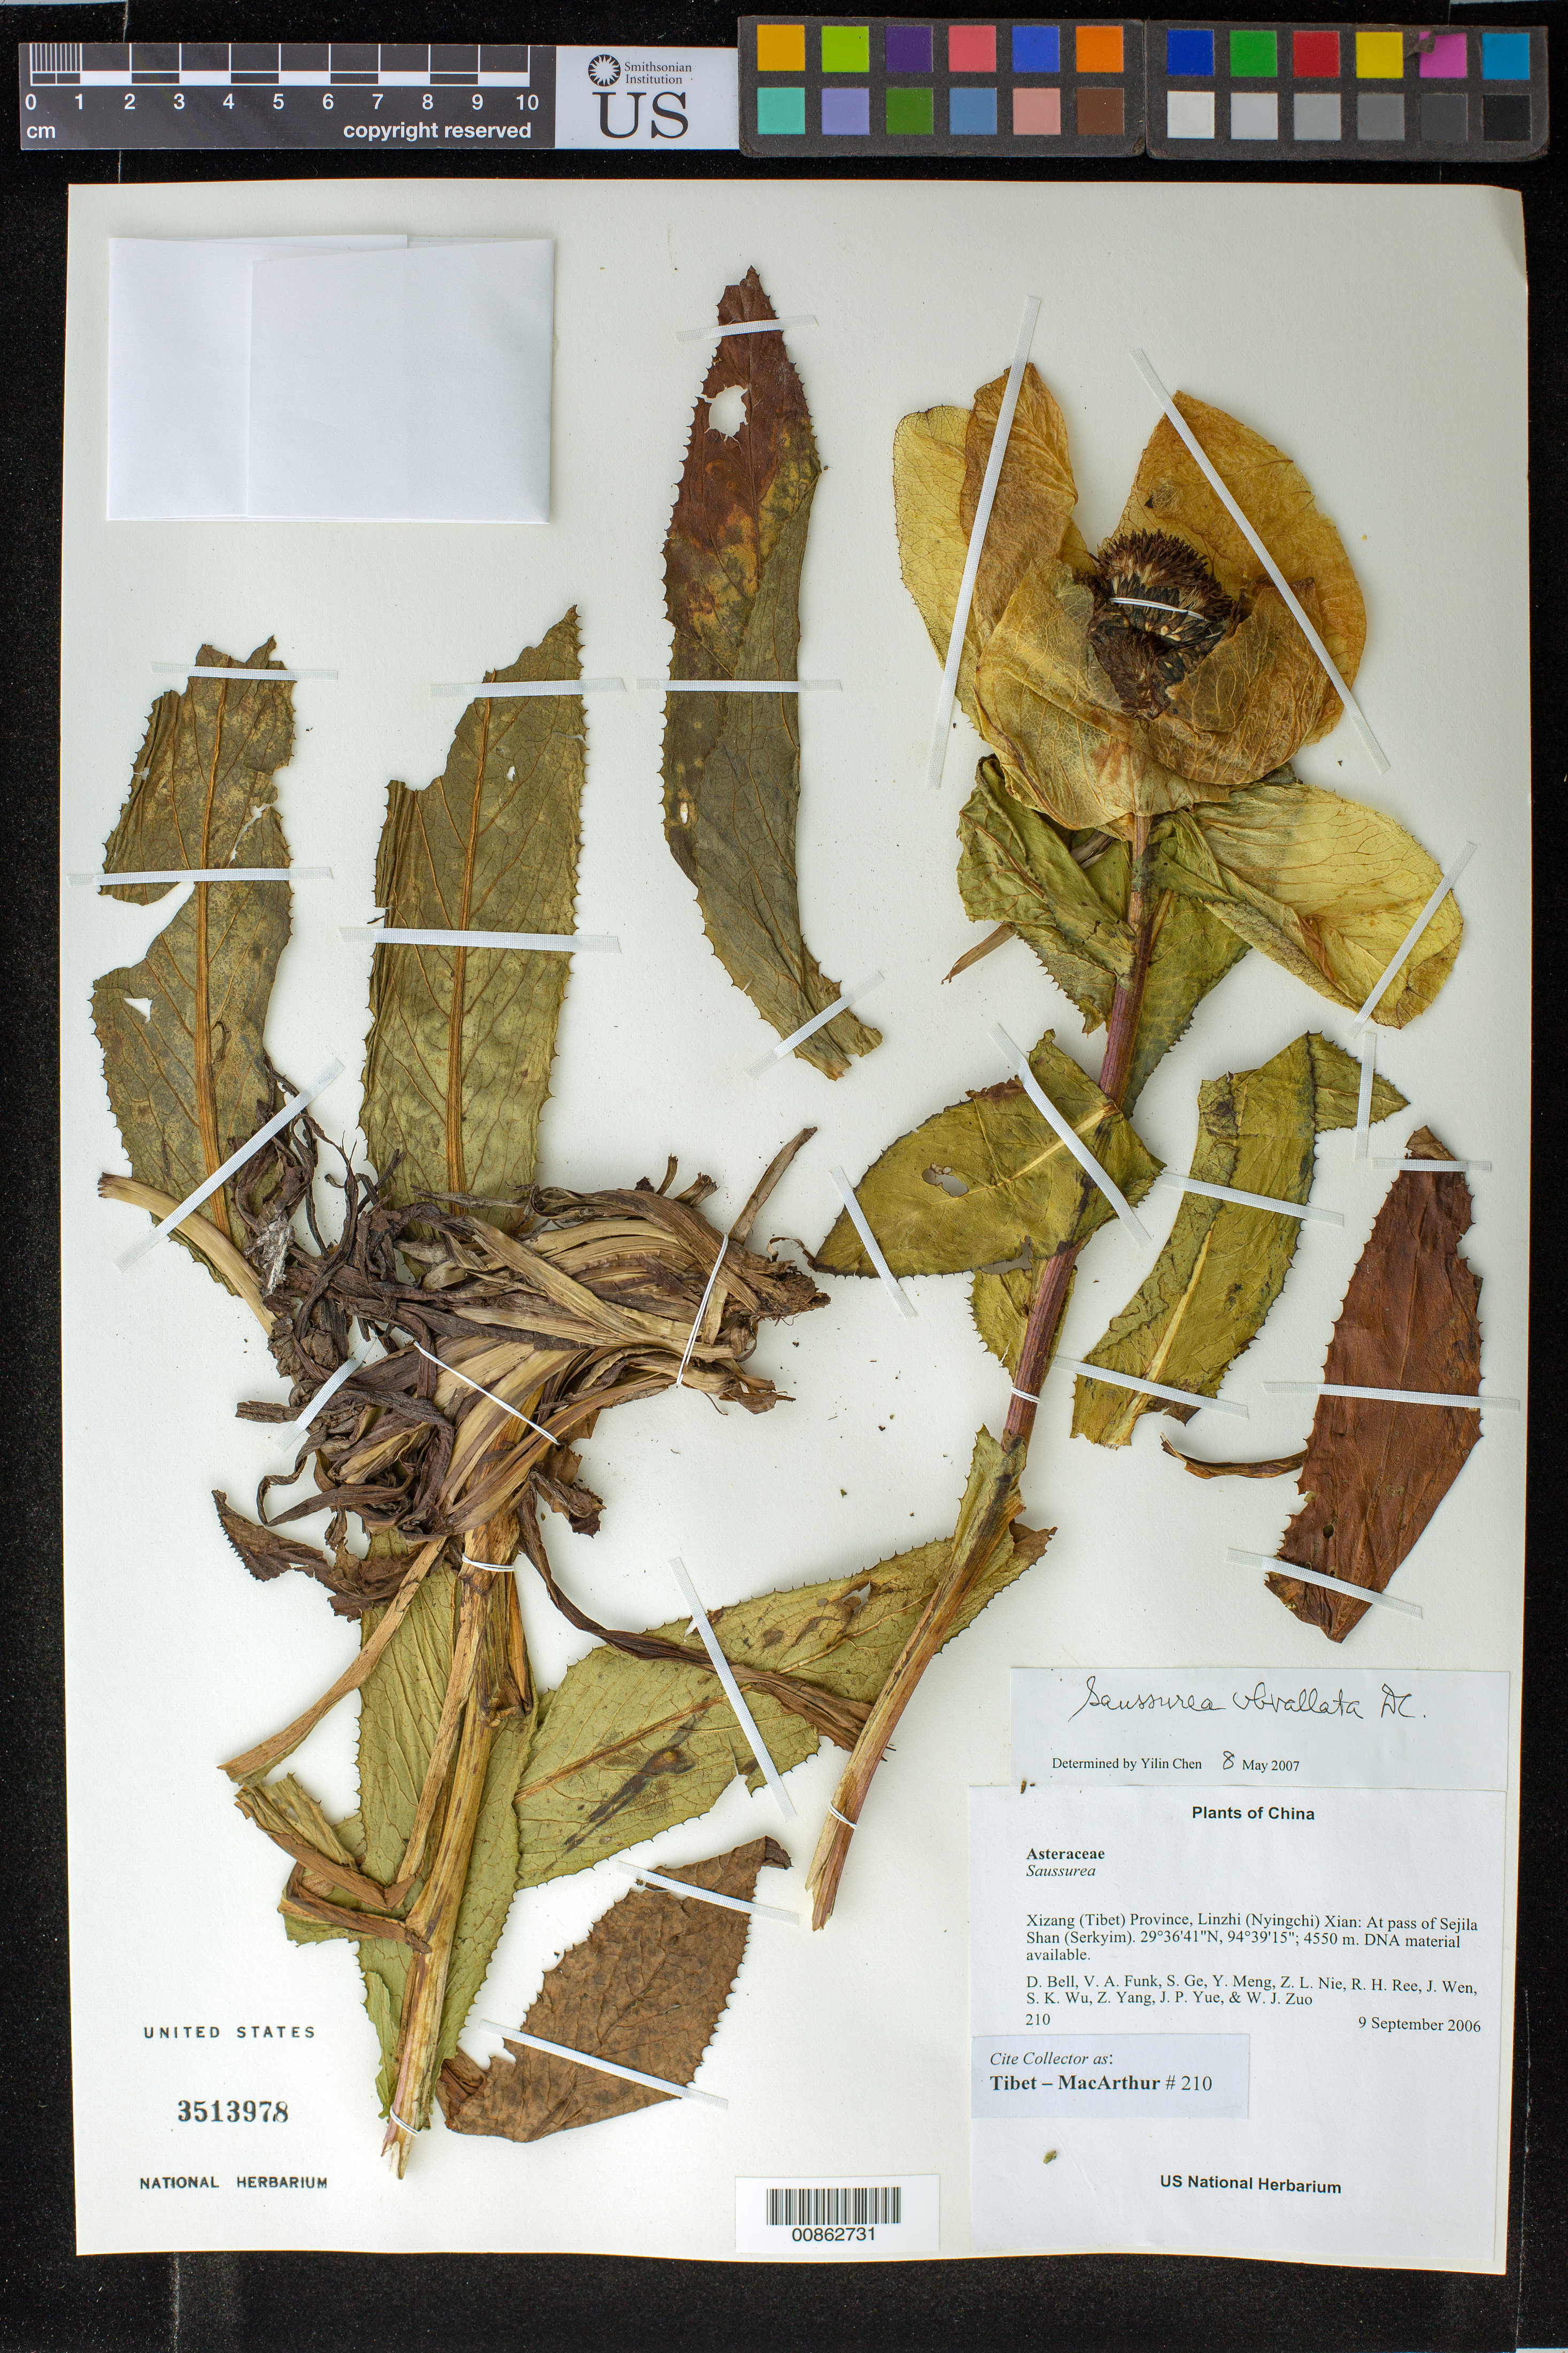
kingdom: Plantae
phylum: Tracheophyta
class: Magnoliopsida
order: Asterales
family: Asteraceae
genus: Saussurea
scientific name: Saussurea obvallata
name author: (DC.) Edgew.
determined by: Yilin Chen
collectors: Tibet-MacArthur, D. A. Bell, V. Funk, S. Ge, Y. Meng, Z. Nie, R. Ree, J. Wen, S. K. Wu, Z. Yang, J. Yue & W. Zuo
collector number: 210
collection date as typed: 09 Sep 2006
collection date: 2006-09-09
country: China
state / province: Xizang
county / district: Linzhi (Nyingchi) Xian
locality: At pass of Sejila Shan (Serkyim).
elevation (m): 4550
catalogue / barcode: US 3513978